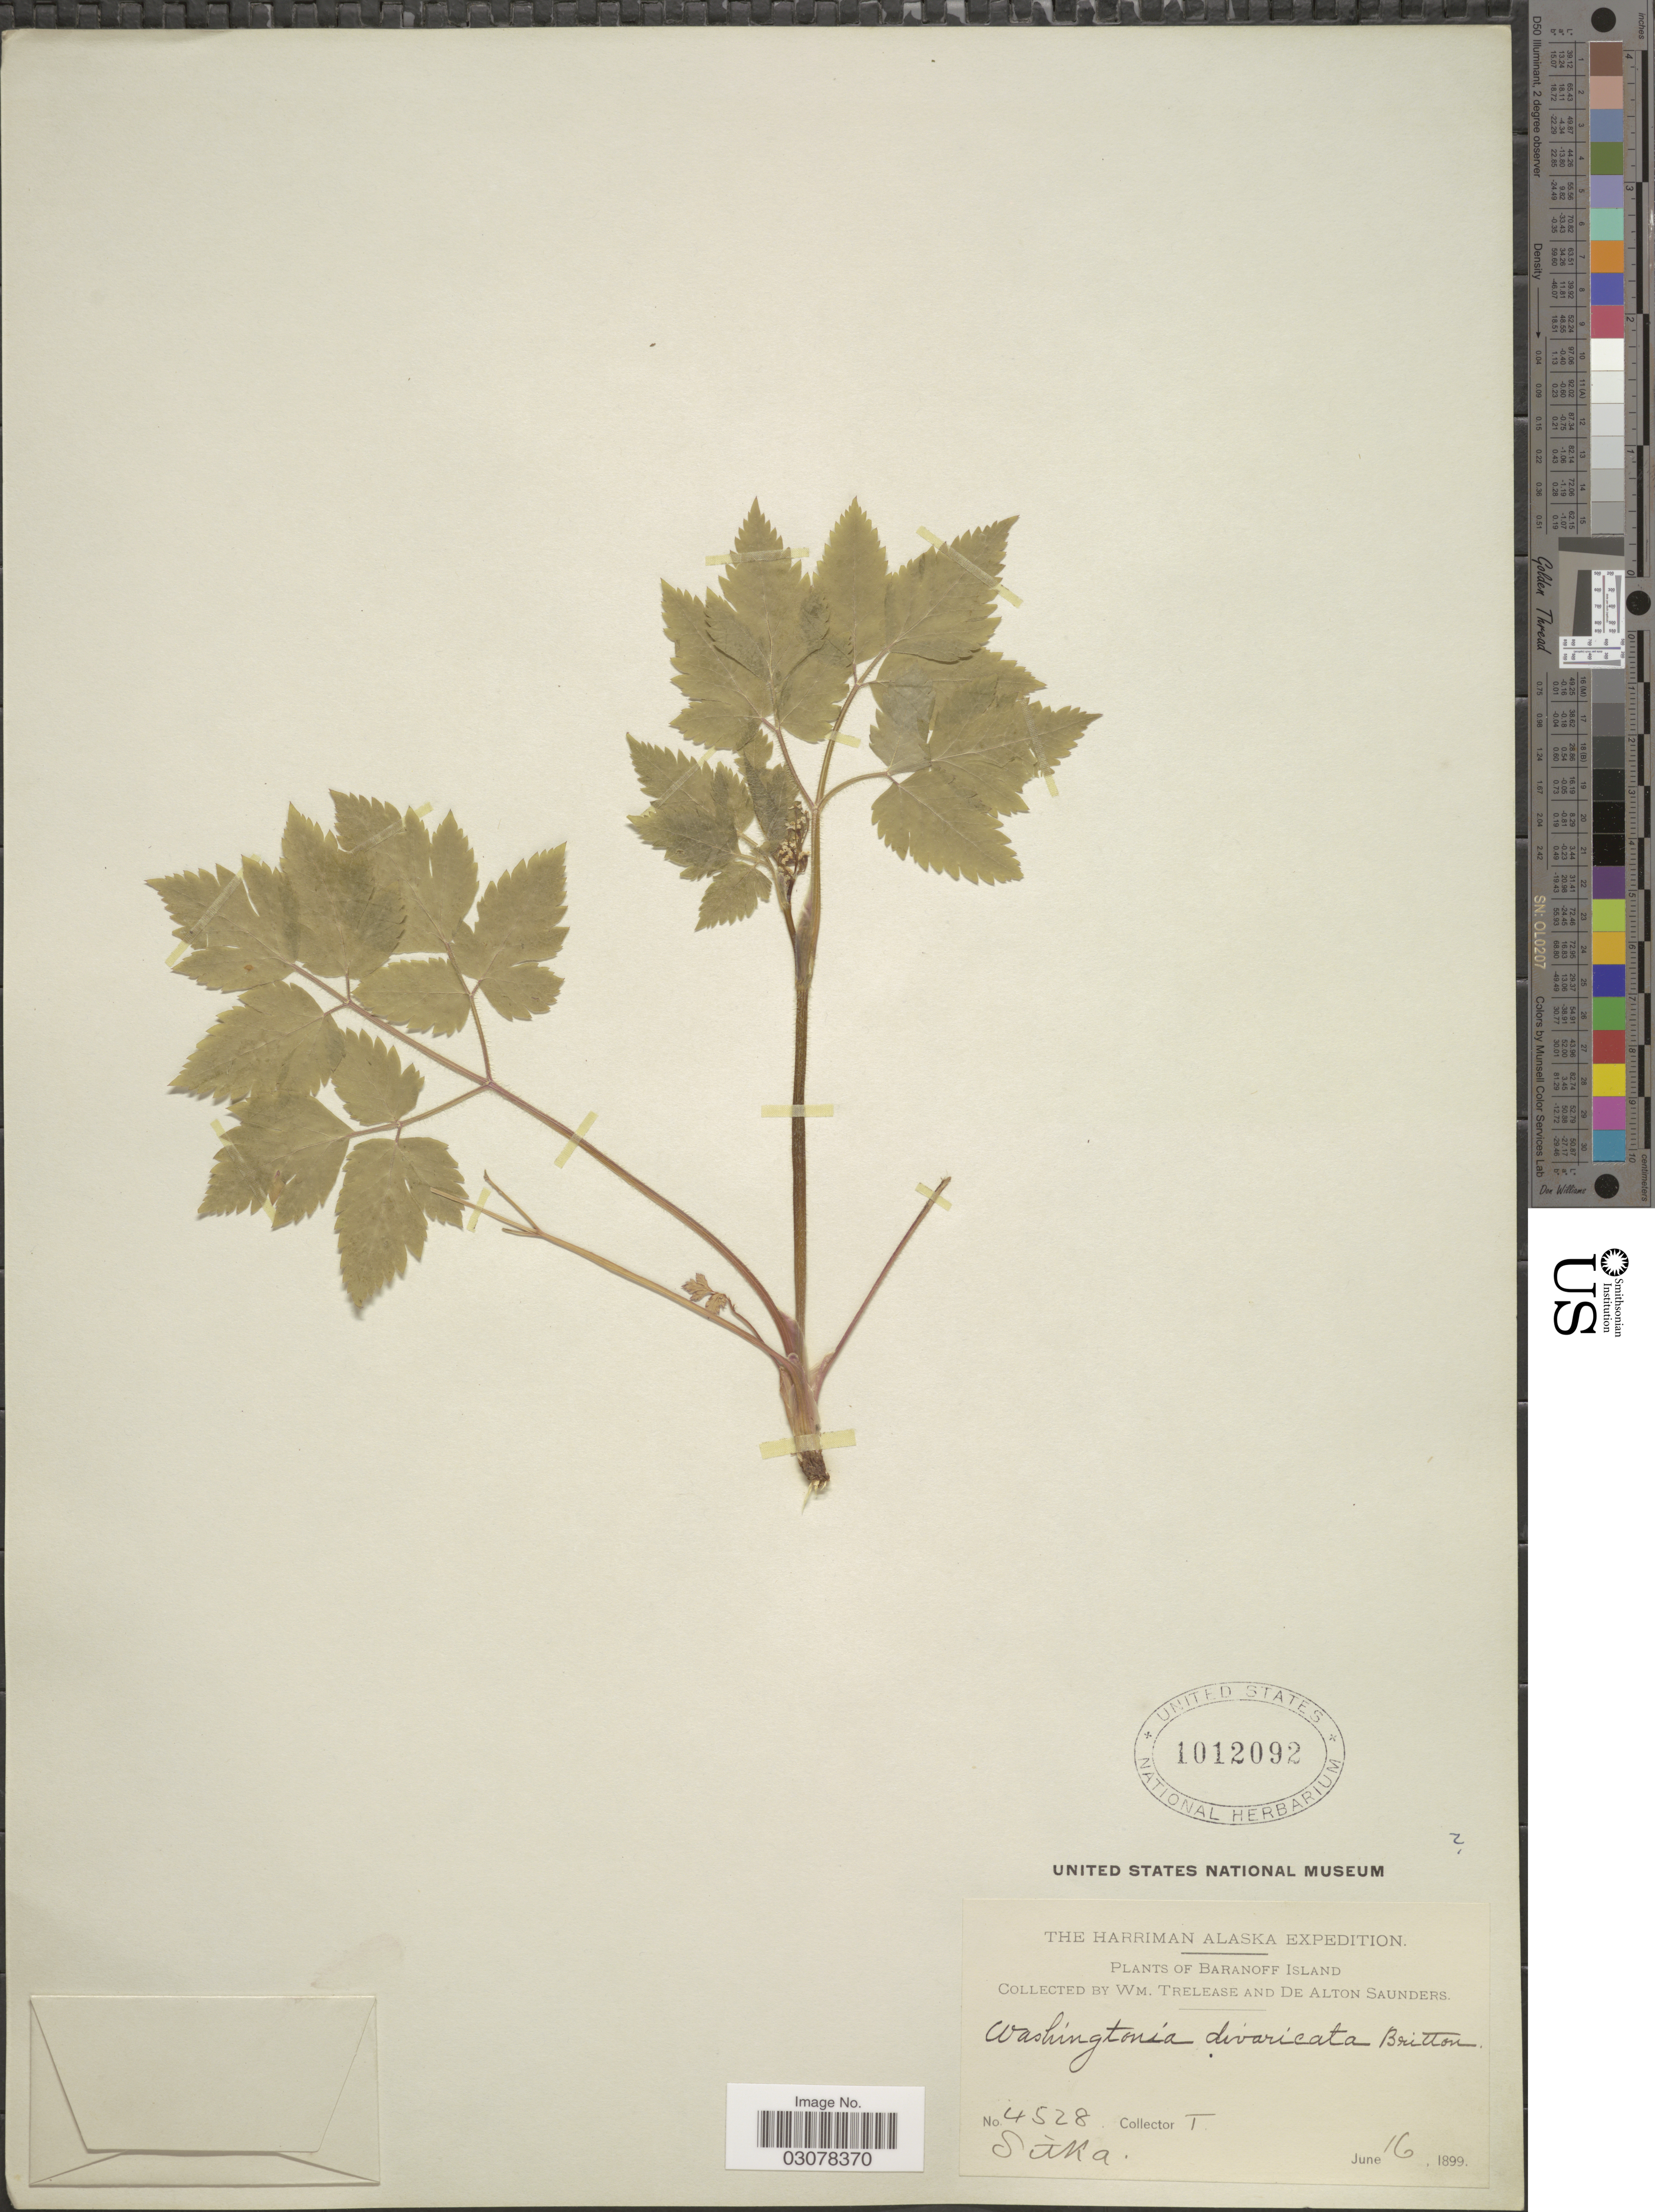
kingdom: Plantae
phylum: Tracheophyta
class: Magnoliopsida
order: Apiales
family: Apiaceae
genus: Osmorhiza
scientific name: Osmorhiza chilensis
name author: Hook. & Arn.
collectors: W. Trelease & D. A. Saunders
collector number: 4528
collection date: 1899-06-16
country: United States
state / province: Alaska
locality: Baranoff Island. Sitka [unsure placement]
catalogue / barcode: US 1012092